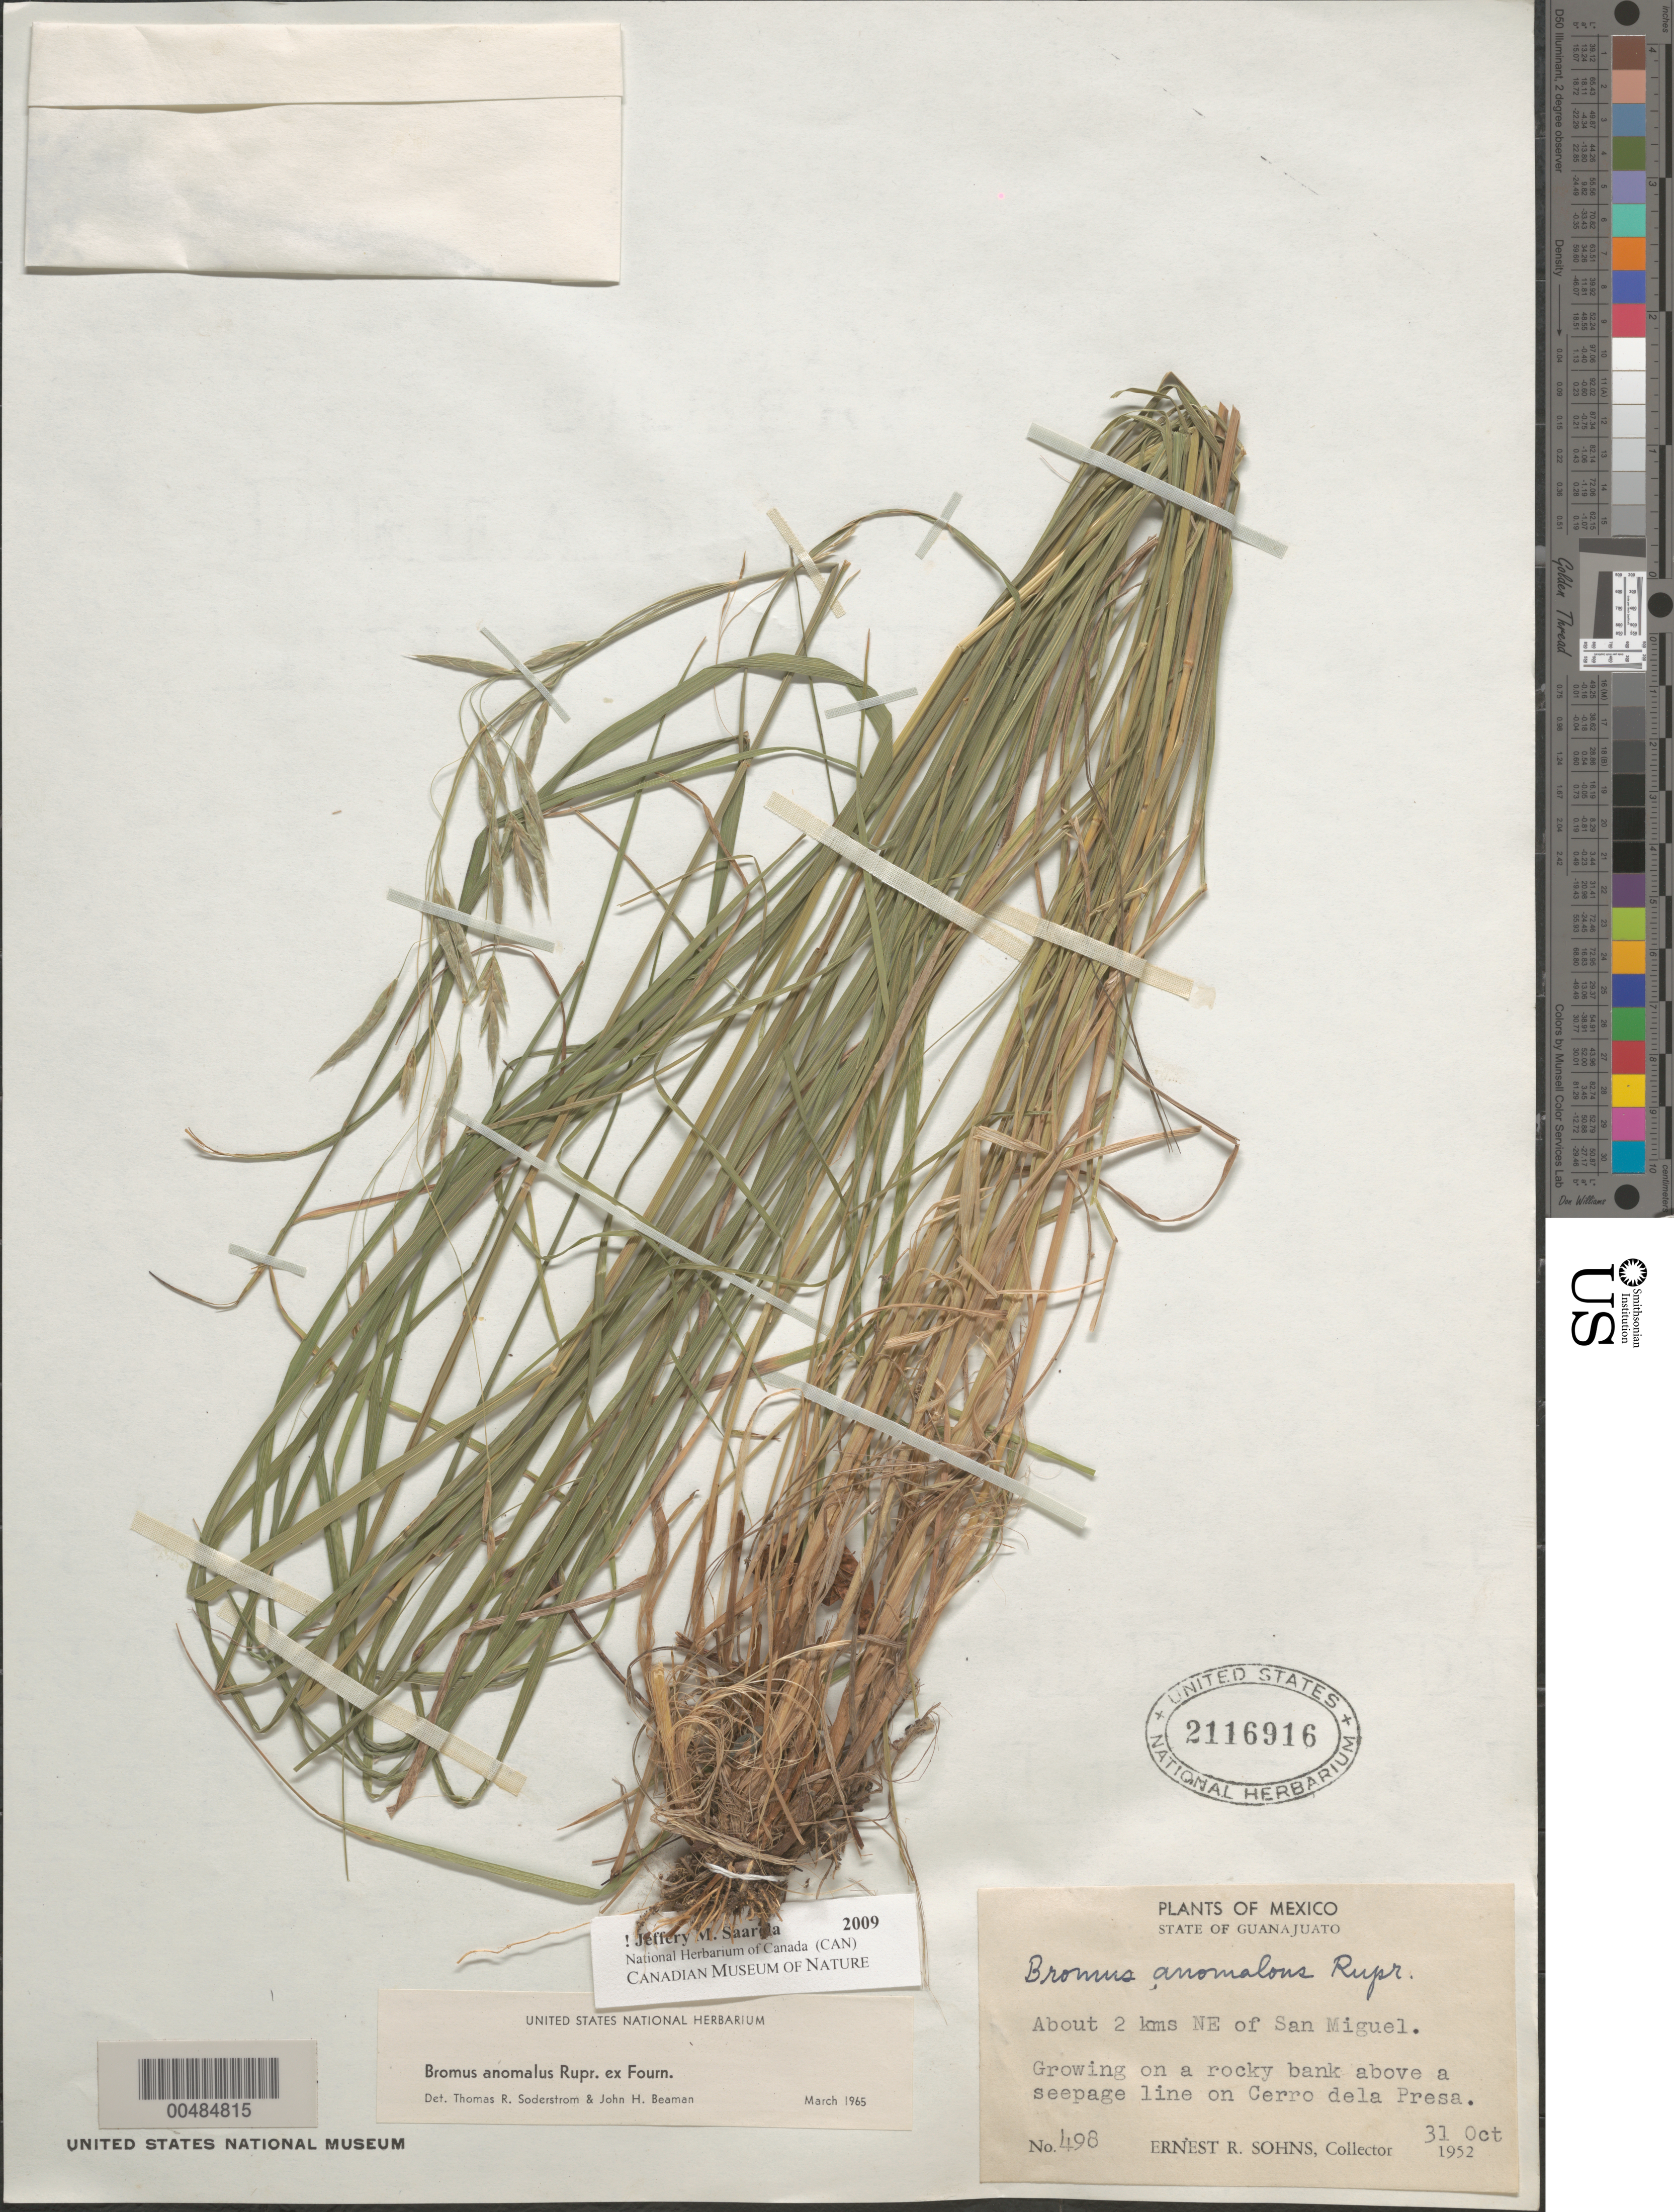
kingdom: Plantae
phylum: Tracheophyta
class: Liliopsida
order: Poales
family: Poaceae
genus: Bromus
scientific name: Bromus anomalus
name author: Rupr. ex E. Fourn.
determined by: Soderstrom, T. R.; Beaman, J. H.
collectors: E. R. Sohns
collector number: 498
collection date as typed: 31 Oct 1952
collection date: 1952-10-31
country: Mexico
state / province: Guanajuato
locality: About 2 km NE of San Miguel, Cerro de La Presa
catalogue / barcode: US 2116916